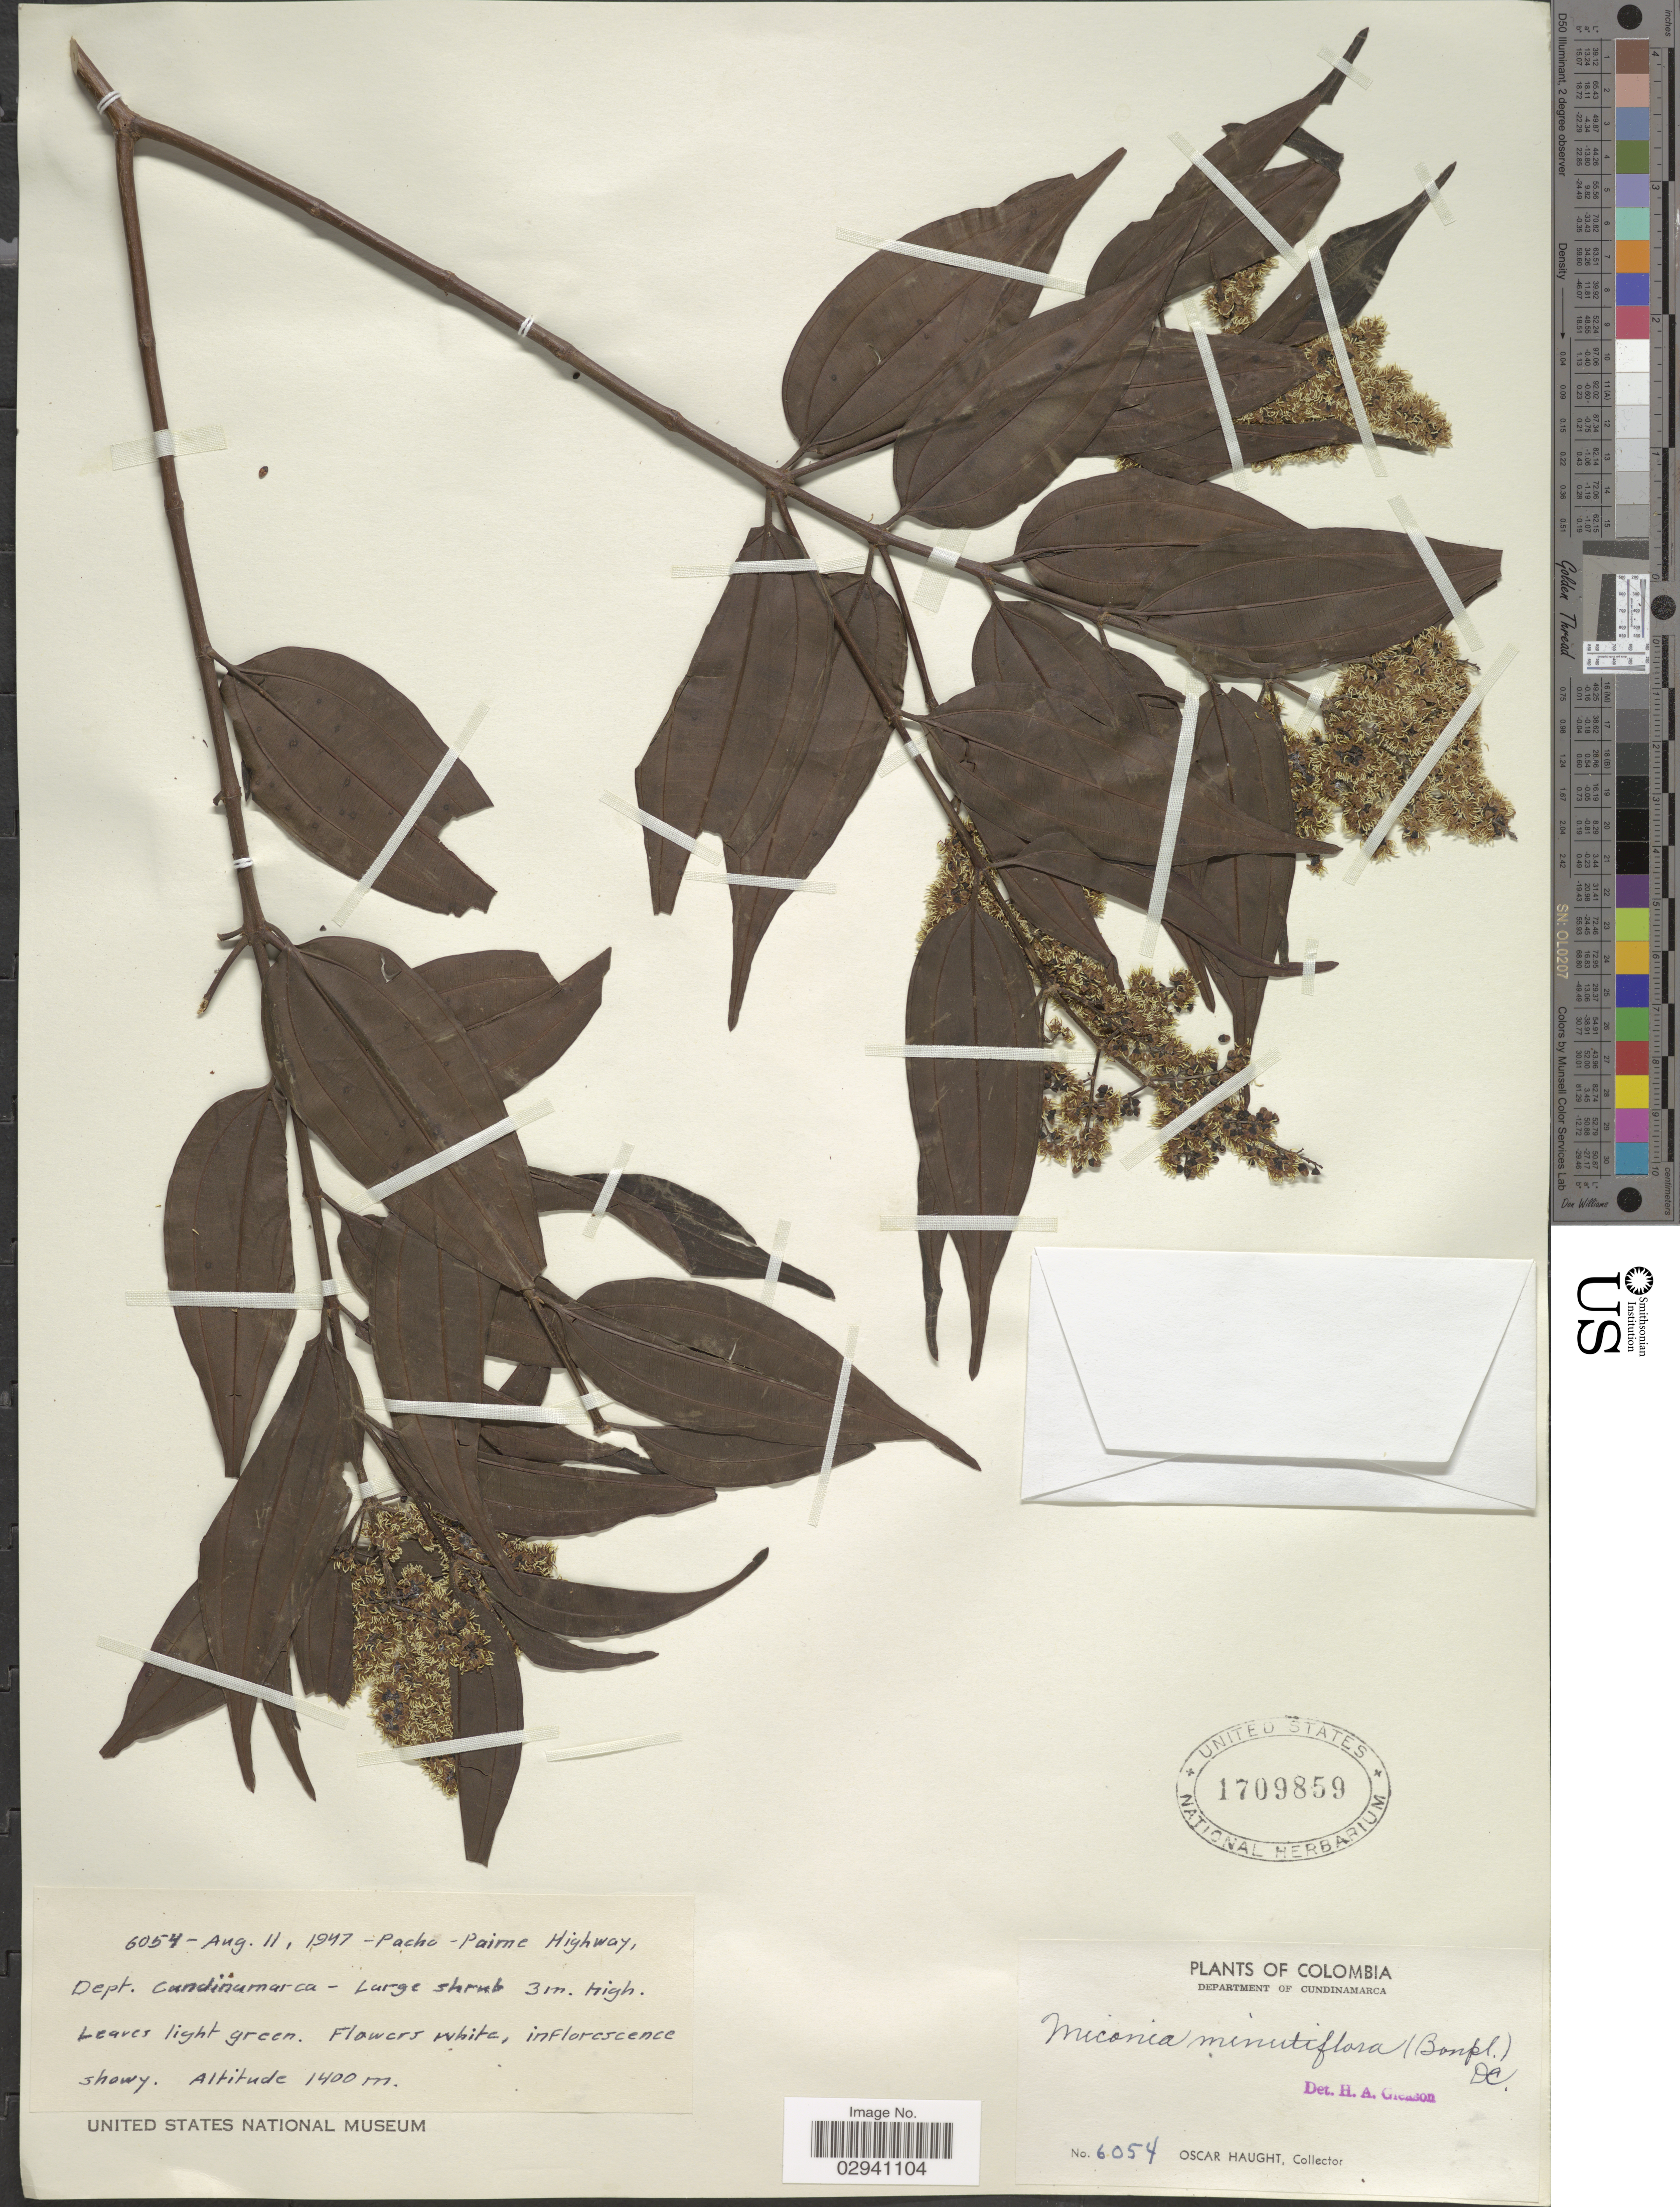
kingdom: Plantae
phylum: Tracheophyta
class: Magnoliopsida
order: Myrtales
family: Melastomataceae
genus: Miconia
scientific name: Miconia minutiflora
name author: (Bonpl.) DC.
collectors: O. L. Haught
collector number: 6054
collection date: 1947-08-11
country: Colombia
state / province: Cundinamarca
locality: Department of Cundinamarca. Pacho-Paime Highway.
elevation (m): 1400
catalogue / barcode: US 1709859